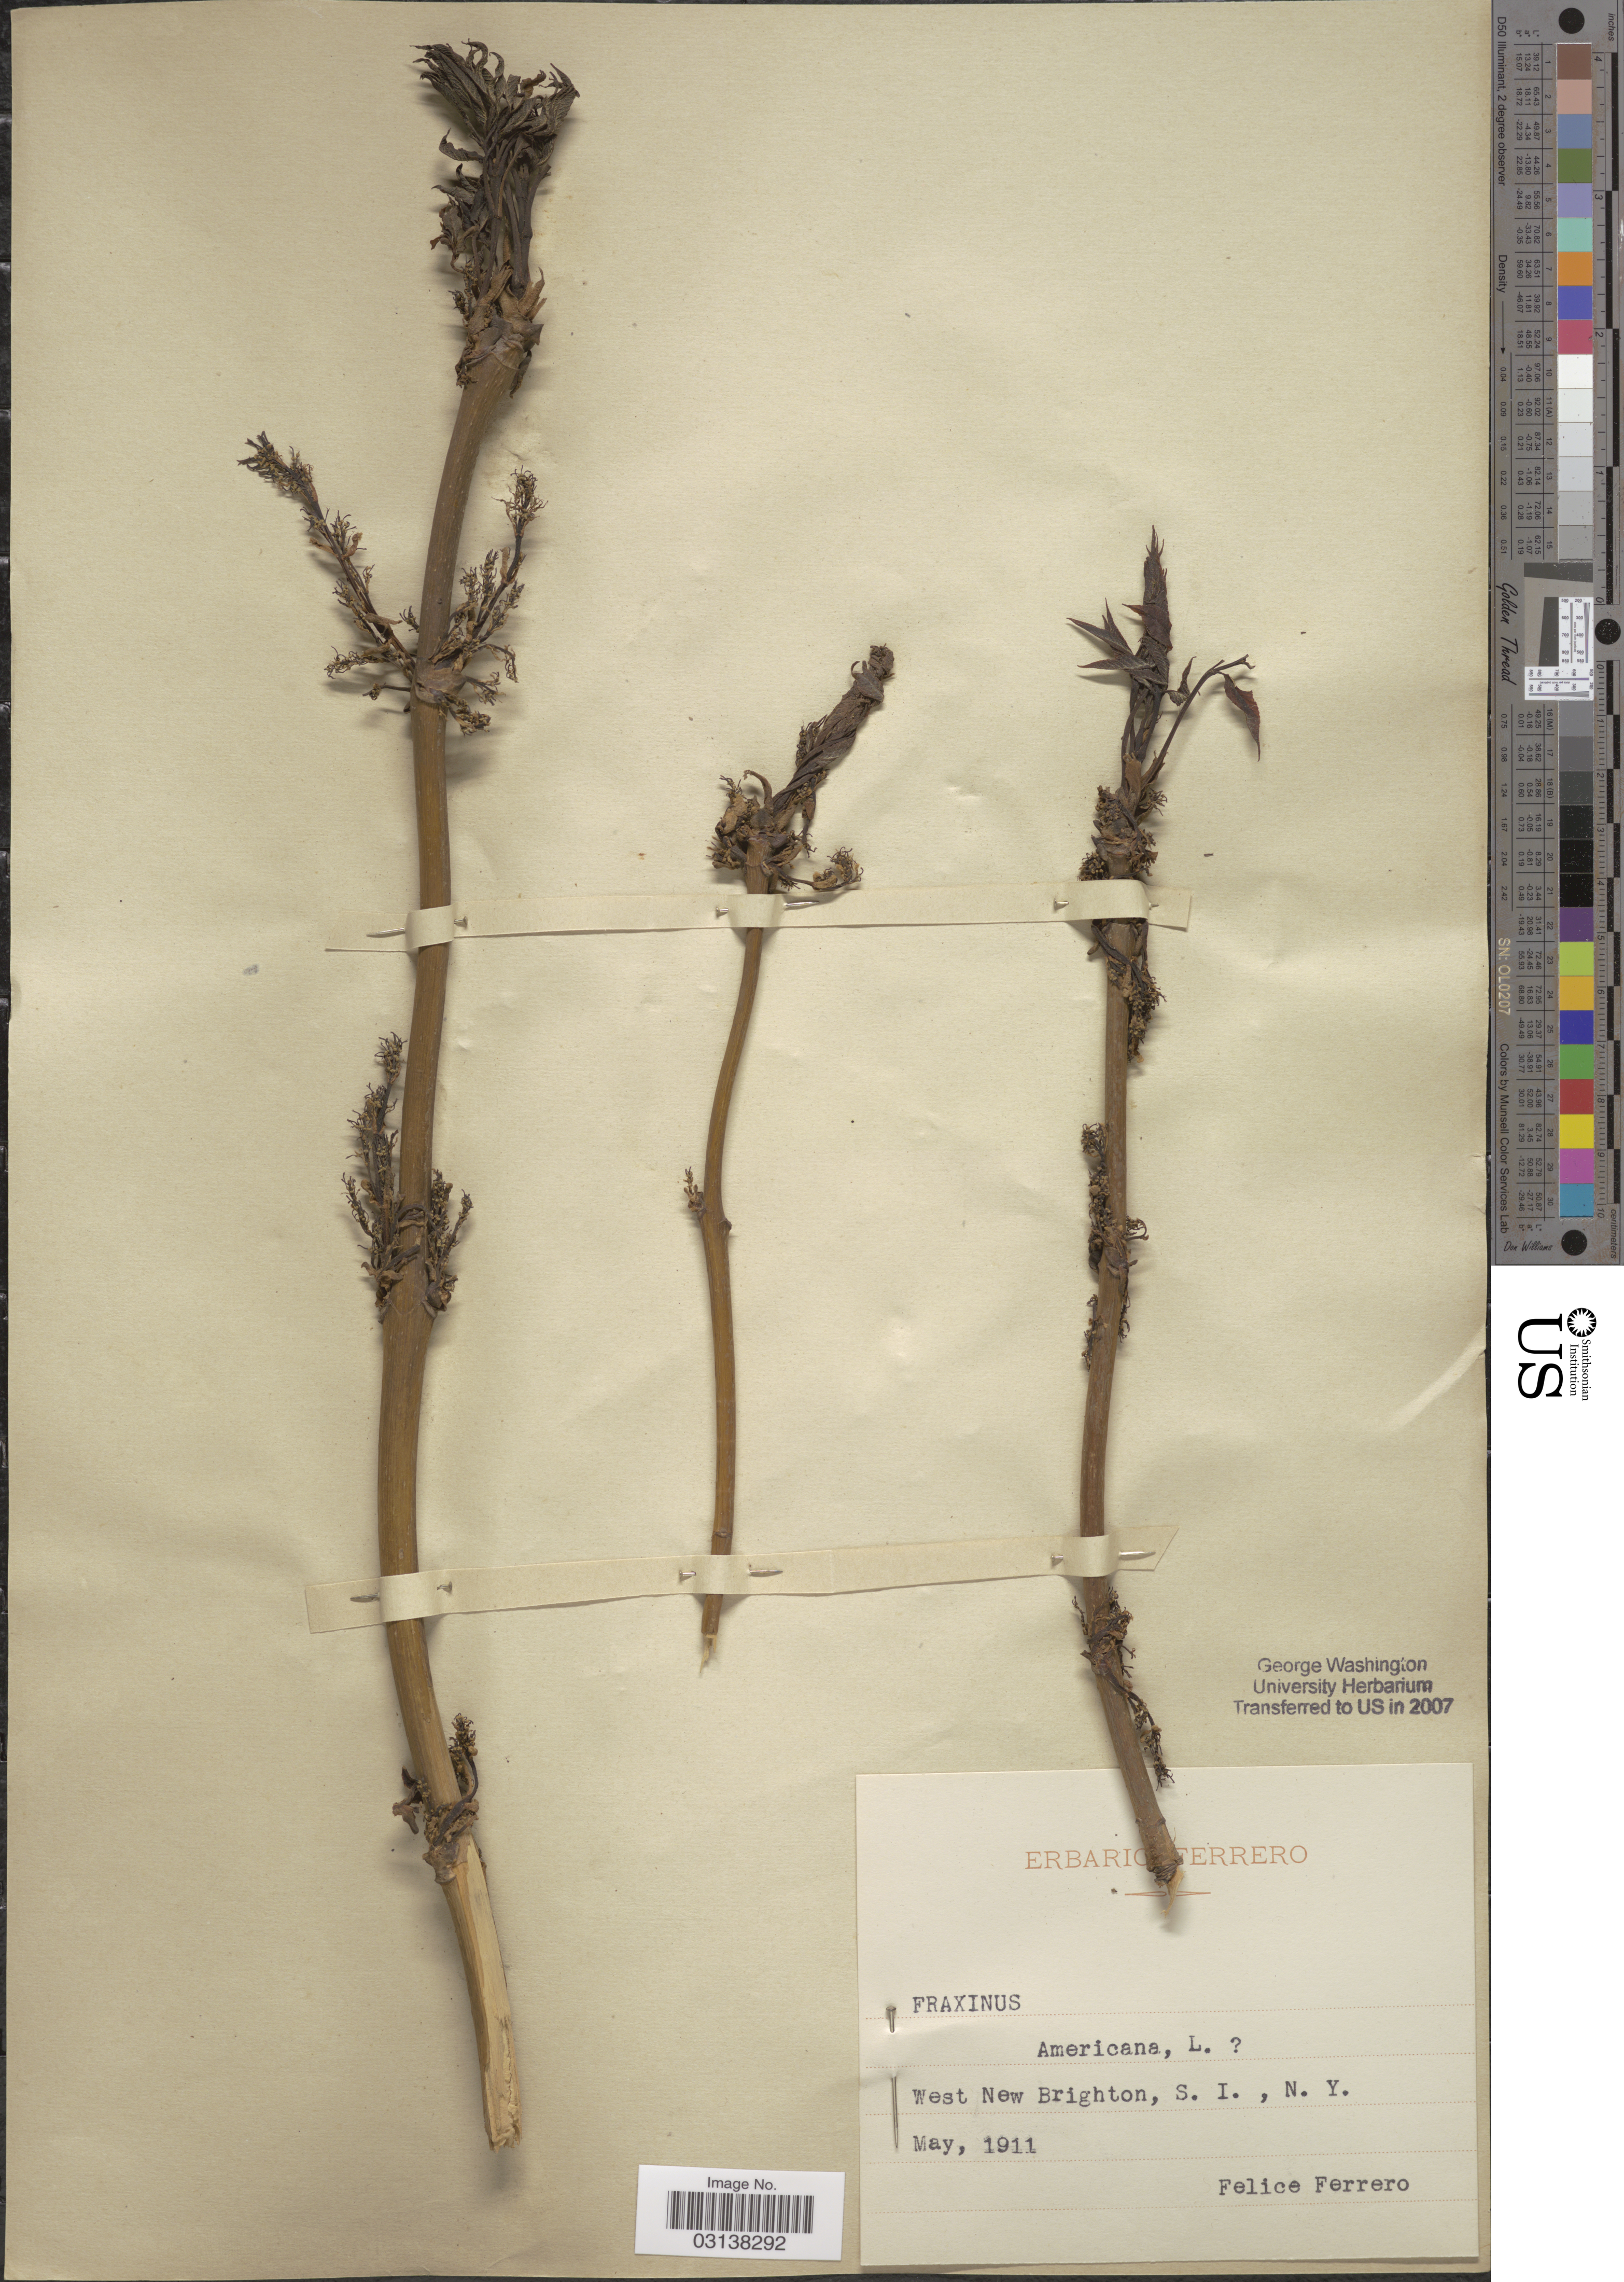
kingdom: Plantae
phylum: Tracheophyta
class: Magnoliopsida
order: Lamiales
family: Oleaceae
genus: Fraxinus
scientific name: Fraxinus americana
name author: L.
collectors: F. Ferrero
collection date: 1911-05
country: United States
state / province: New York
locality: West New Brighton, S.I.